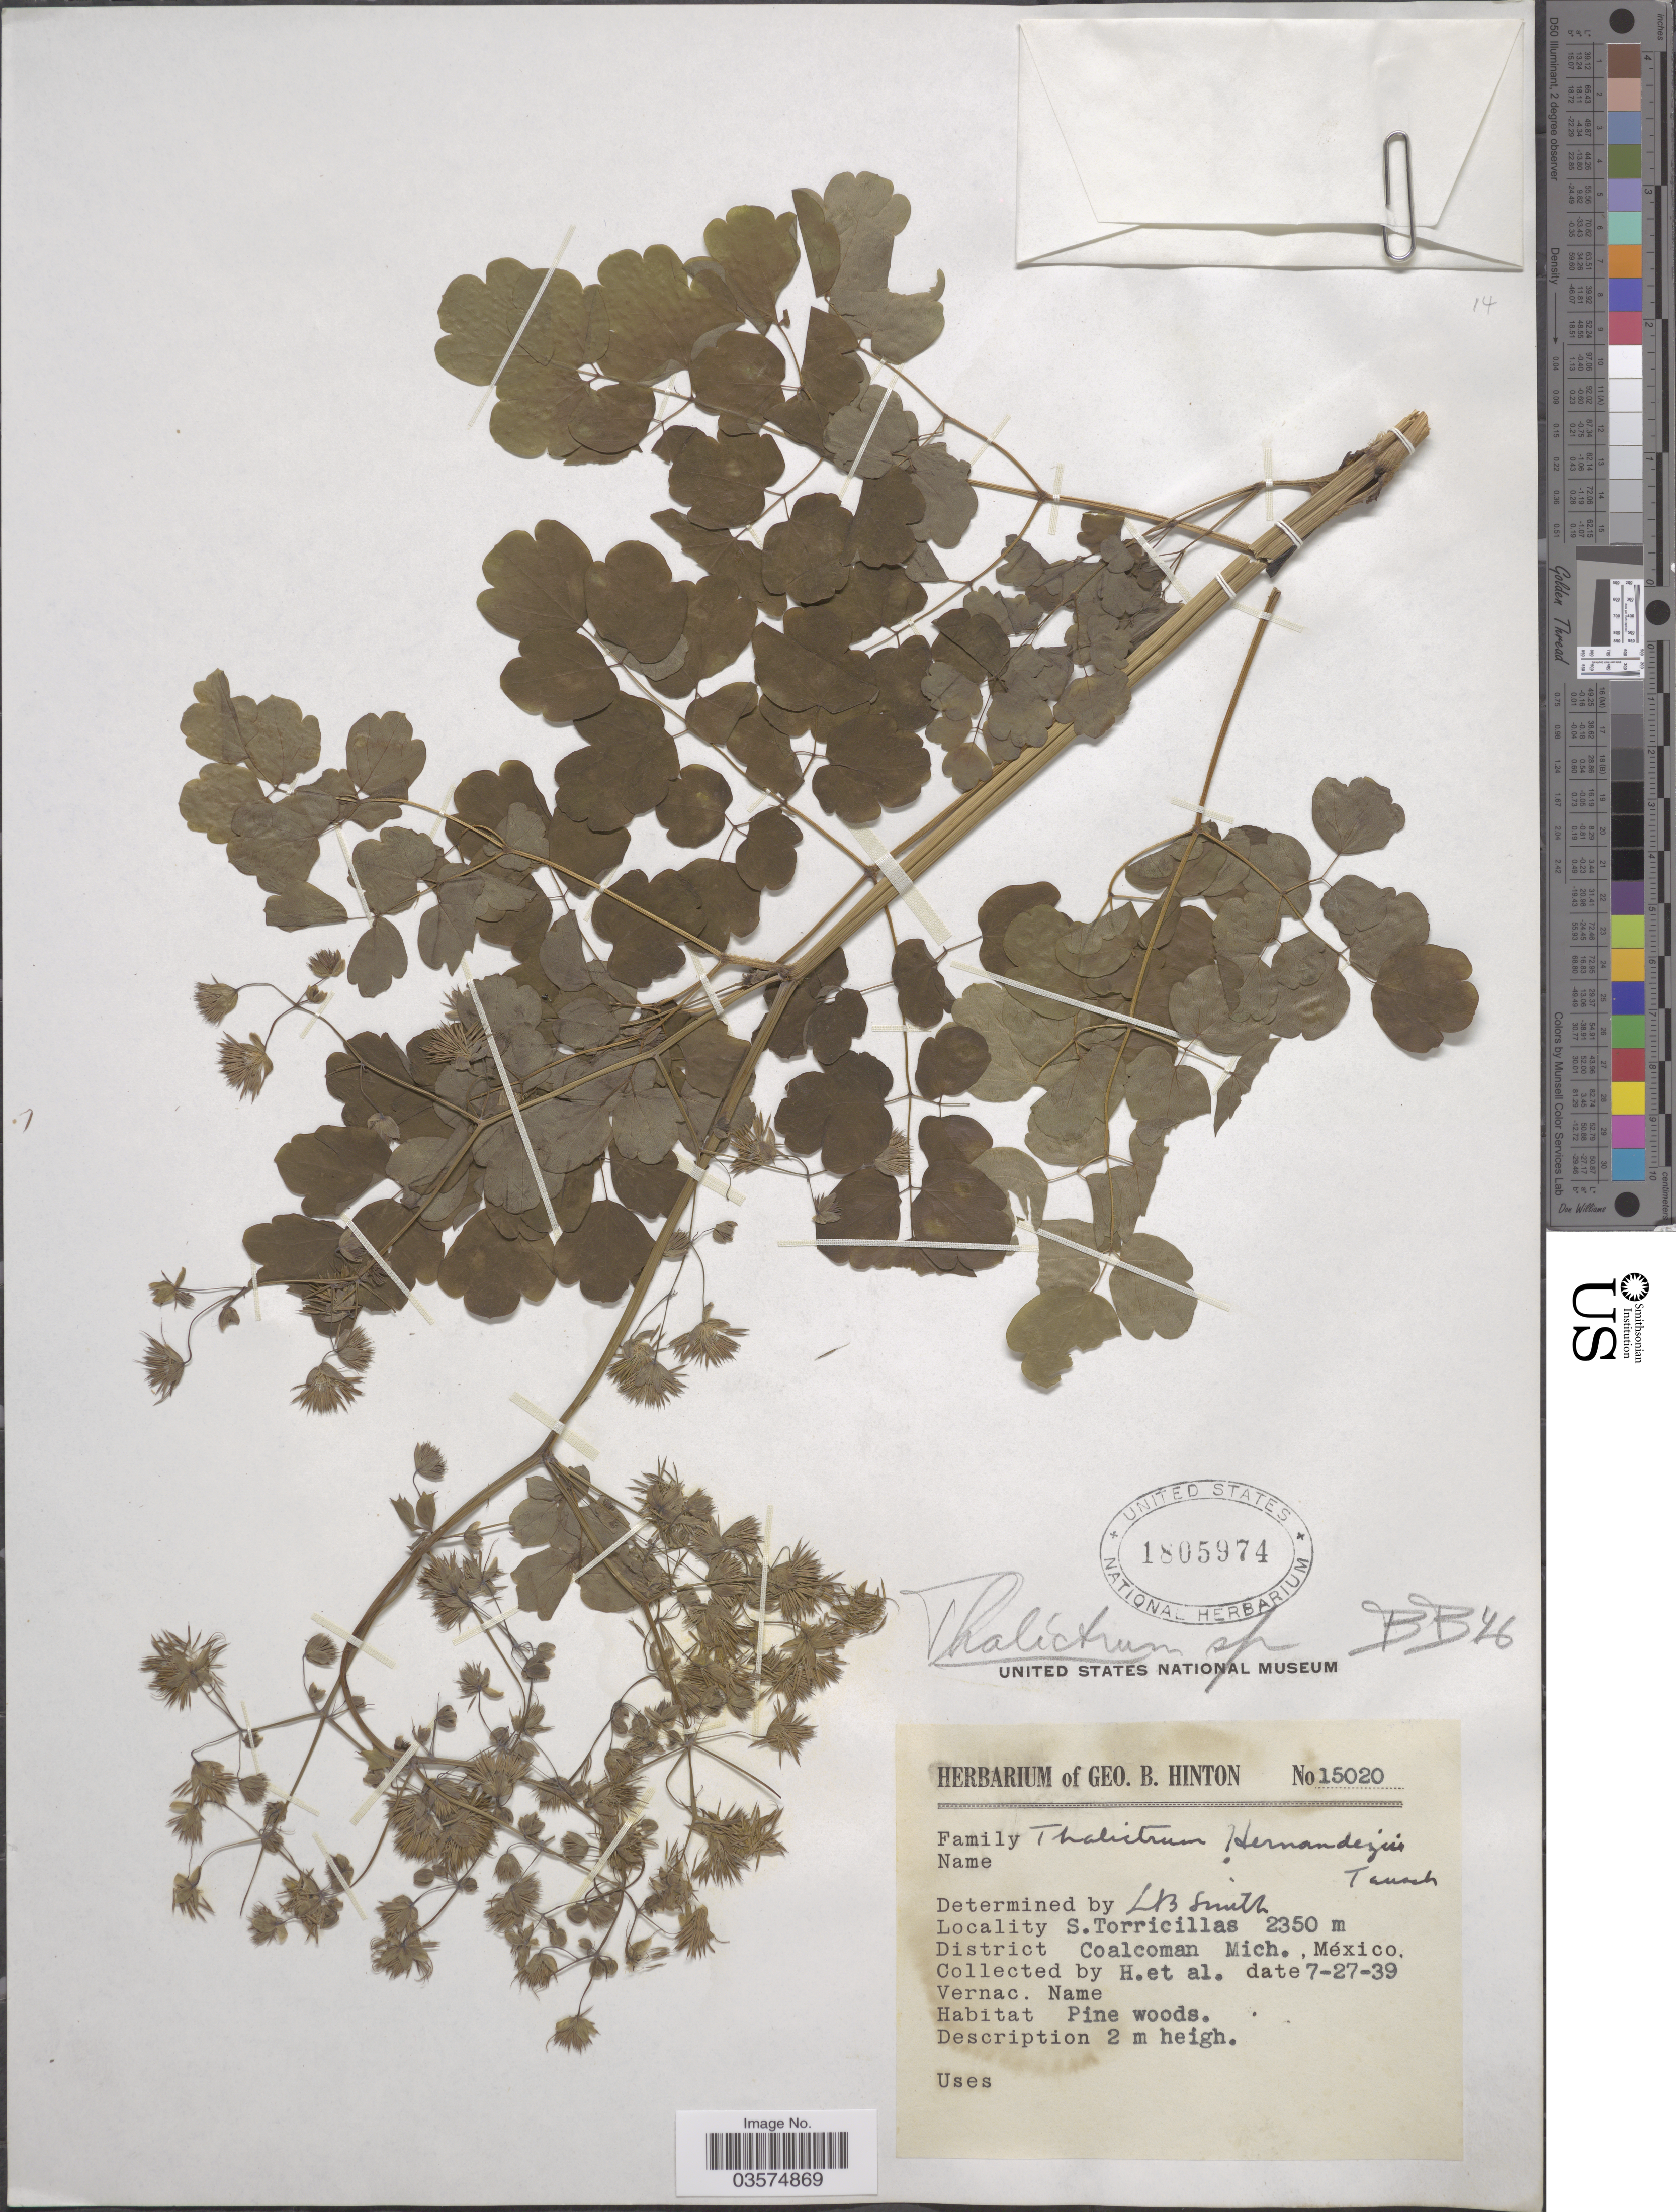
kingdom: Plantae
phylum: Tracheophyta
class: Magnoliopsida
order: Ranunculales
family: Ranunculaceae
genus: Thalictrum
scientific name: Thalictrum hernandezii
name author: Tausch ex J. Presl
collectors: G. B. Hinton & et al.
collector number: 15020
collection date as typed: Transcribed d/m/y: 27/7/39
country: Mexico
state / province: Michoacán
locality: S. Torricillas. District Coalcoman Mich.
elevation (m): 2350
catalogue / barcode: US 1805974